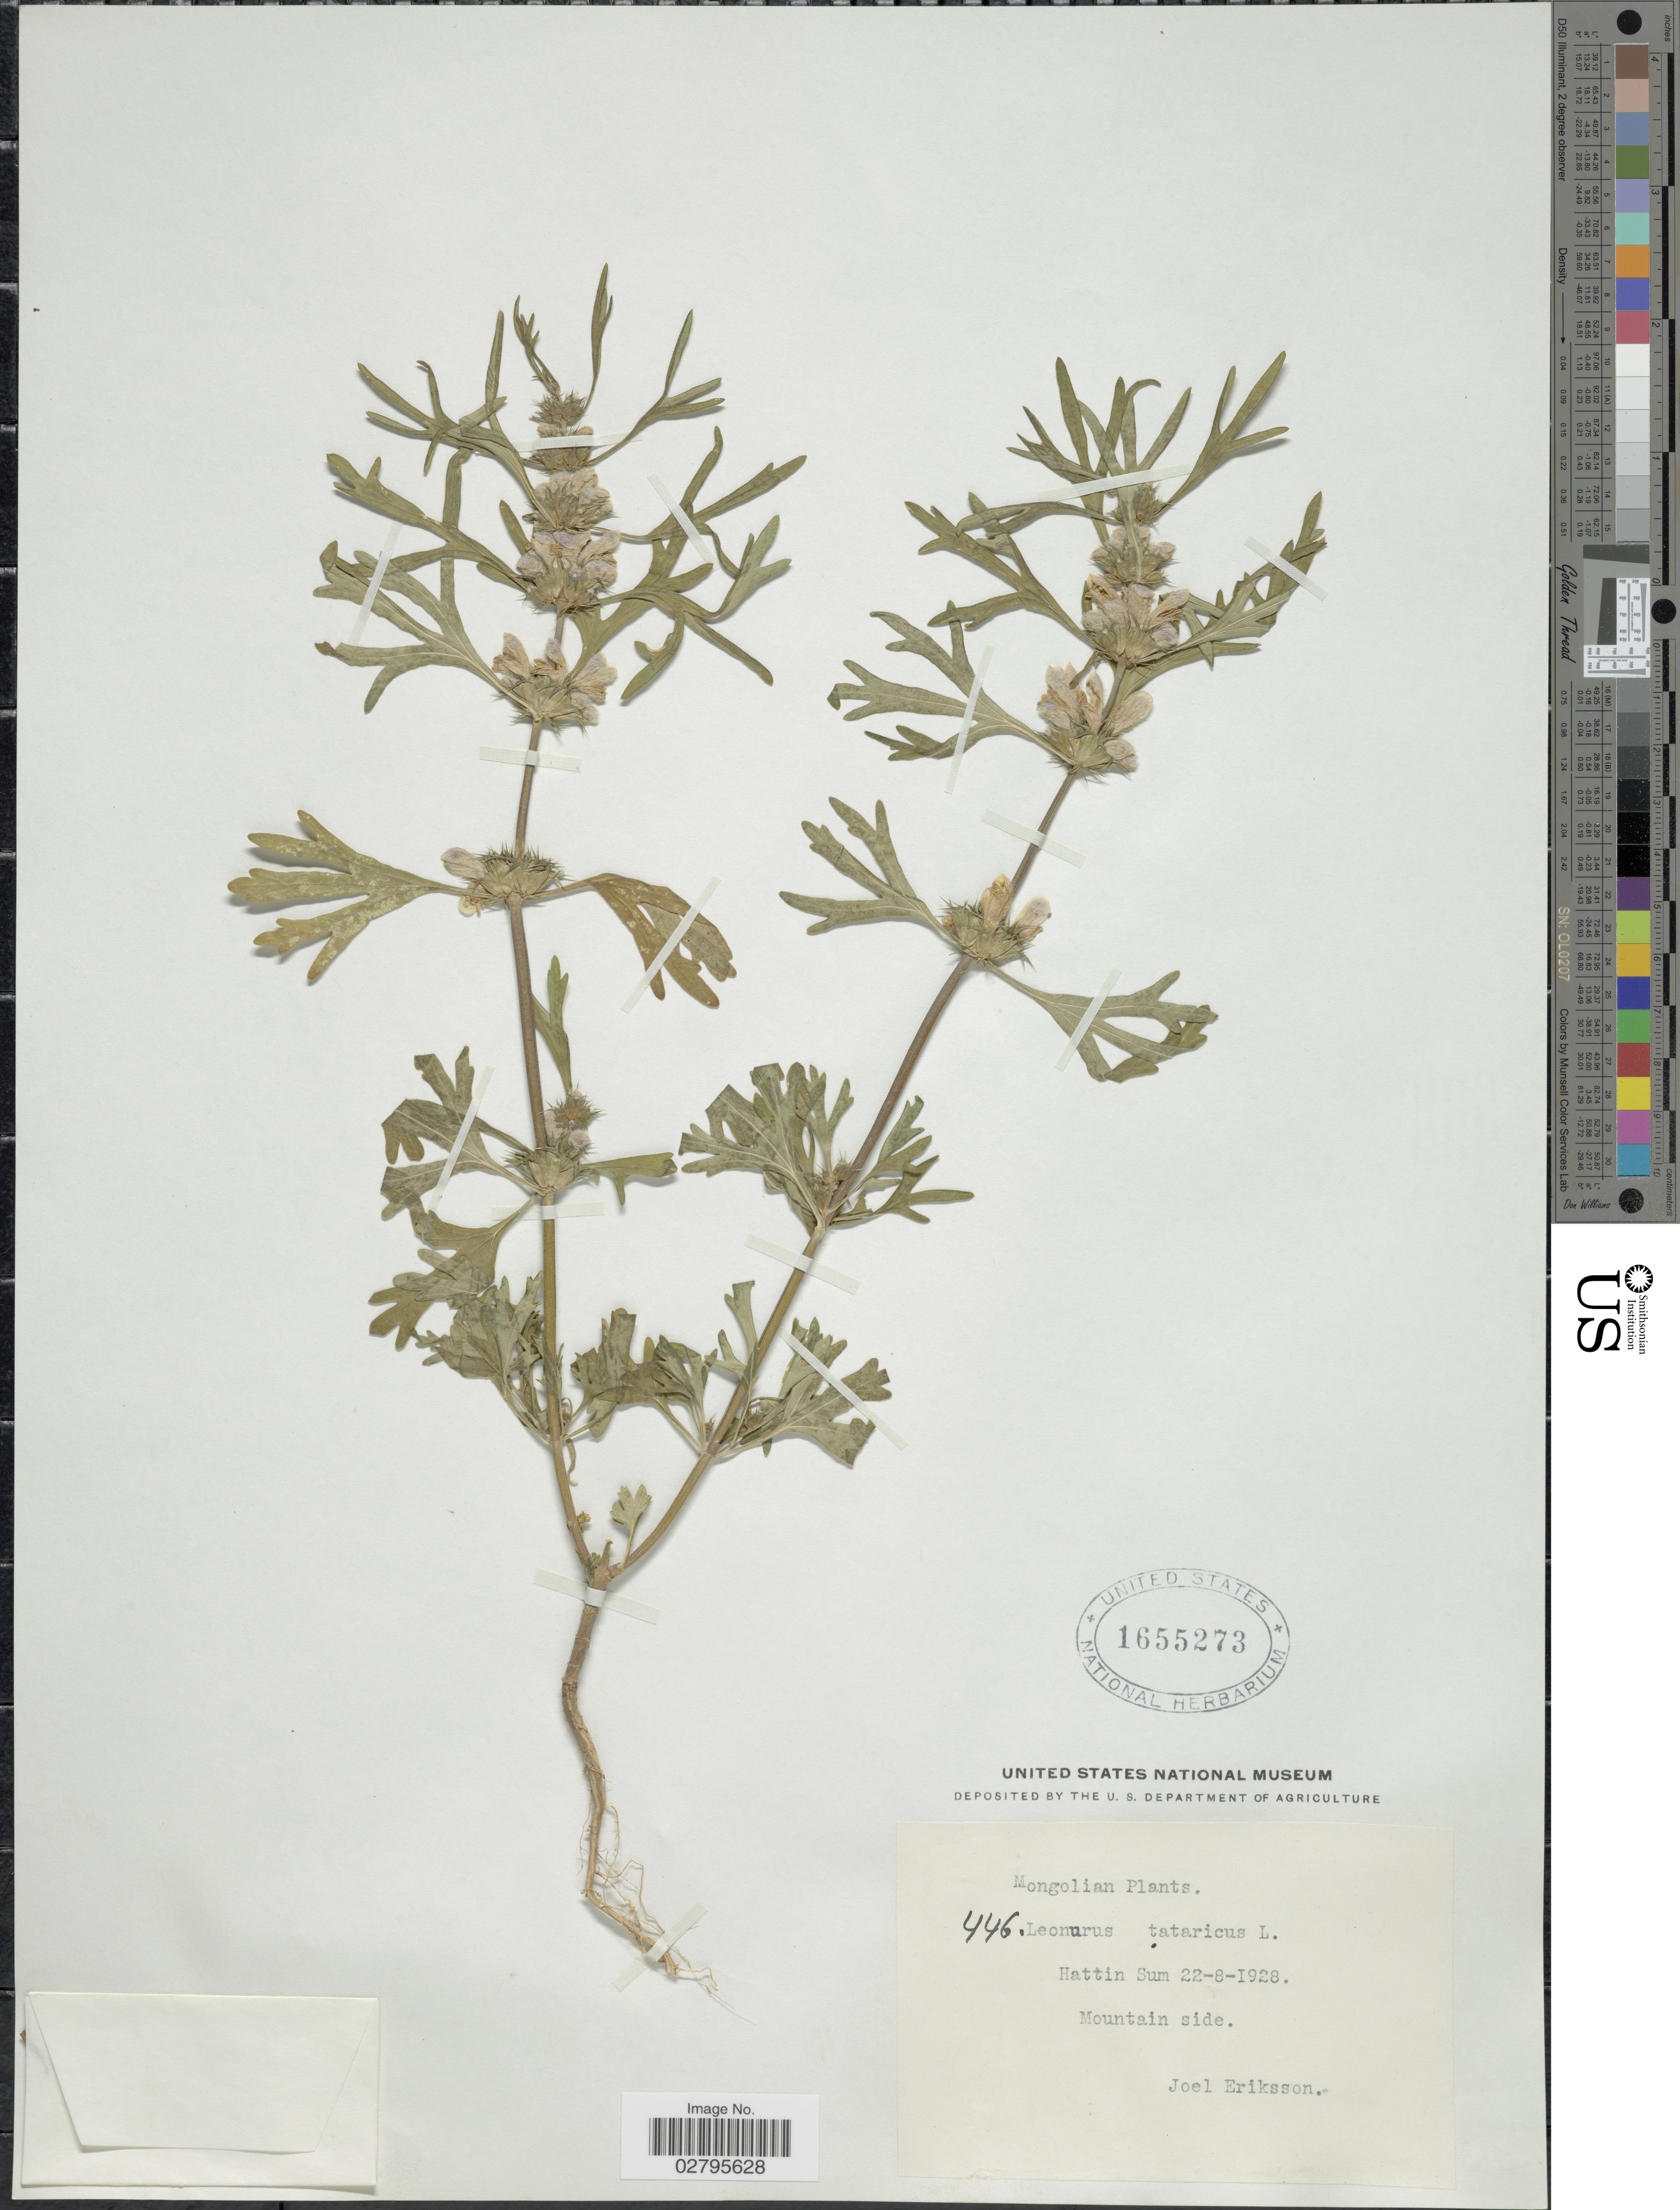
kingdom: Plantae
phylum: Tracheophyta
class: Magnoliopsida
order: Lamiales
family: Lamiaceae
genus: Leonurus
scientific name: Leonurus tataricus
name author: L.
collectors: J. Eriksson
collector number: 446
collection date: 1928-08-22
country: Mongolia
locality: Hattin Sum. Mountain side.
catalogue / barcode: US 1655273